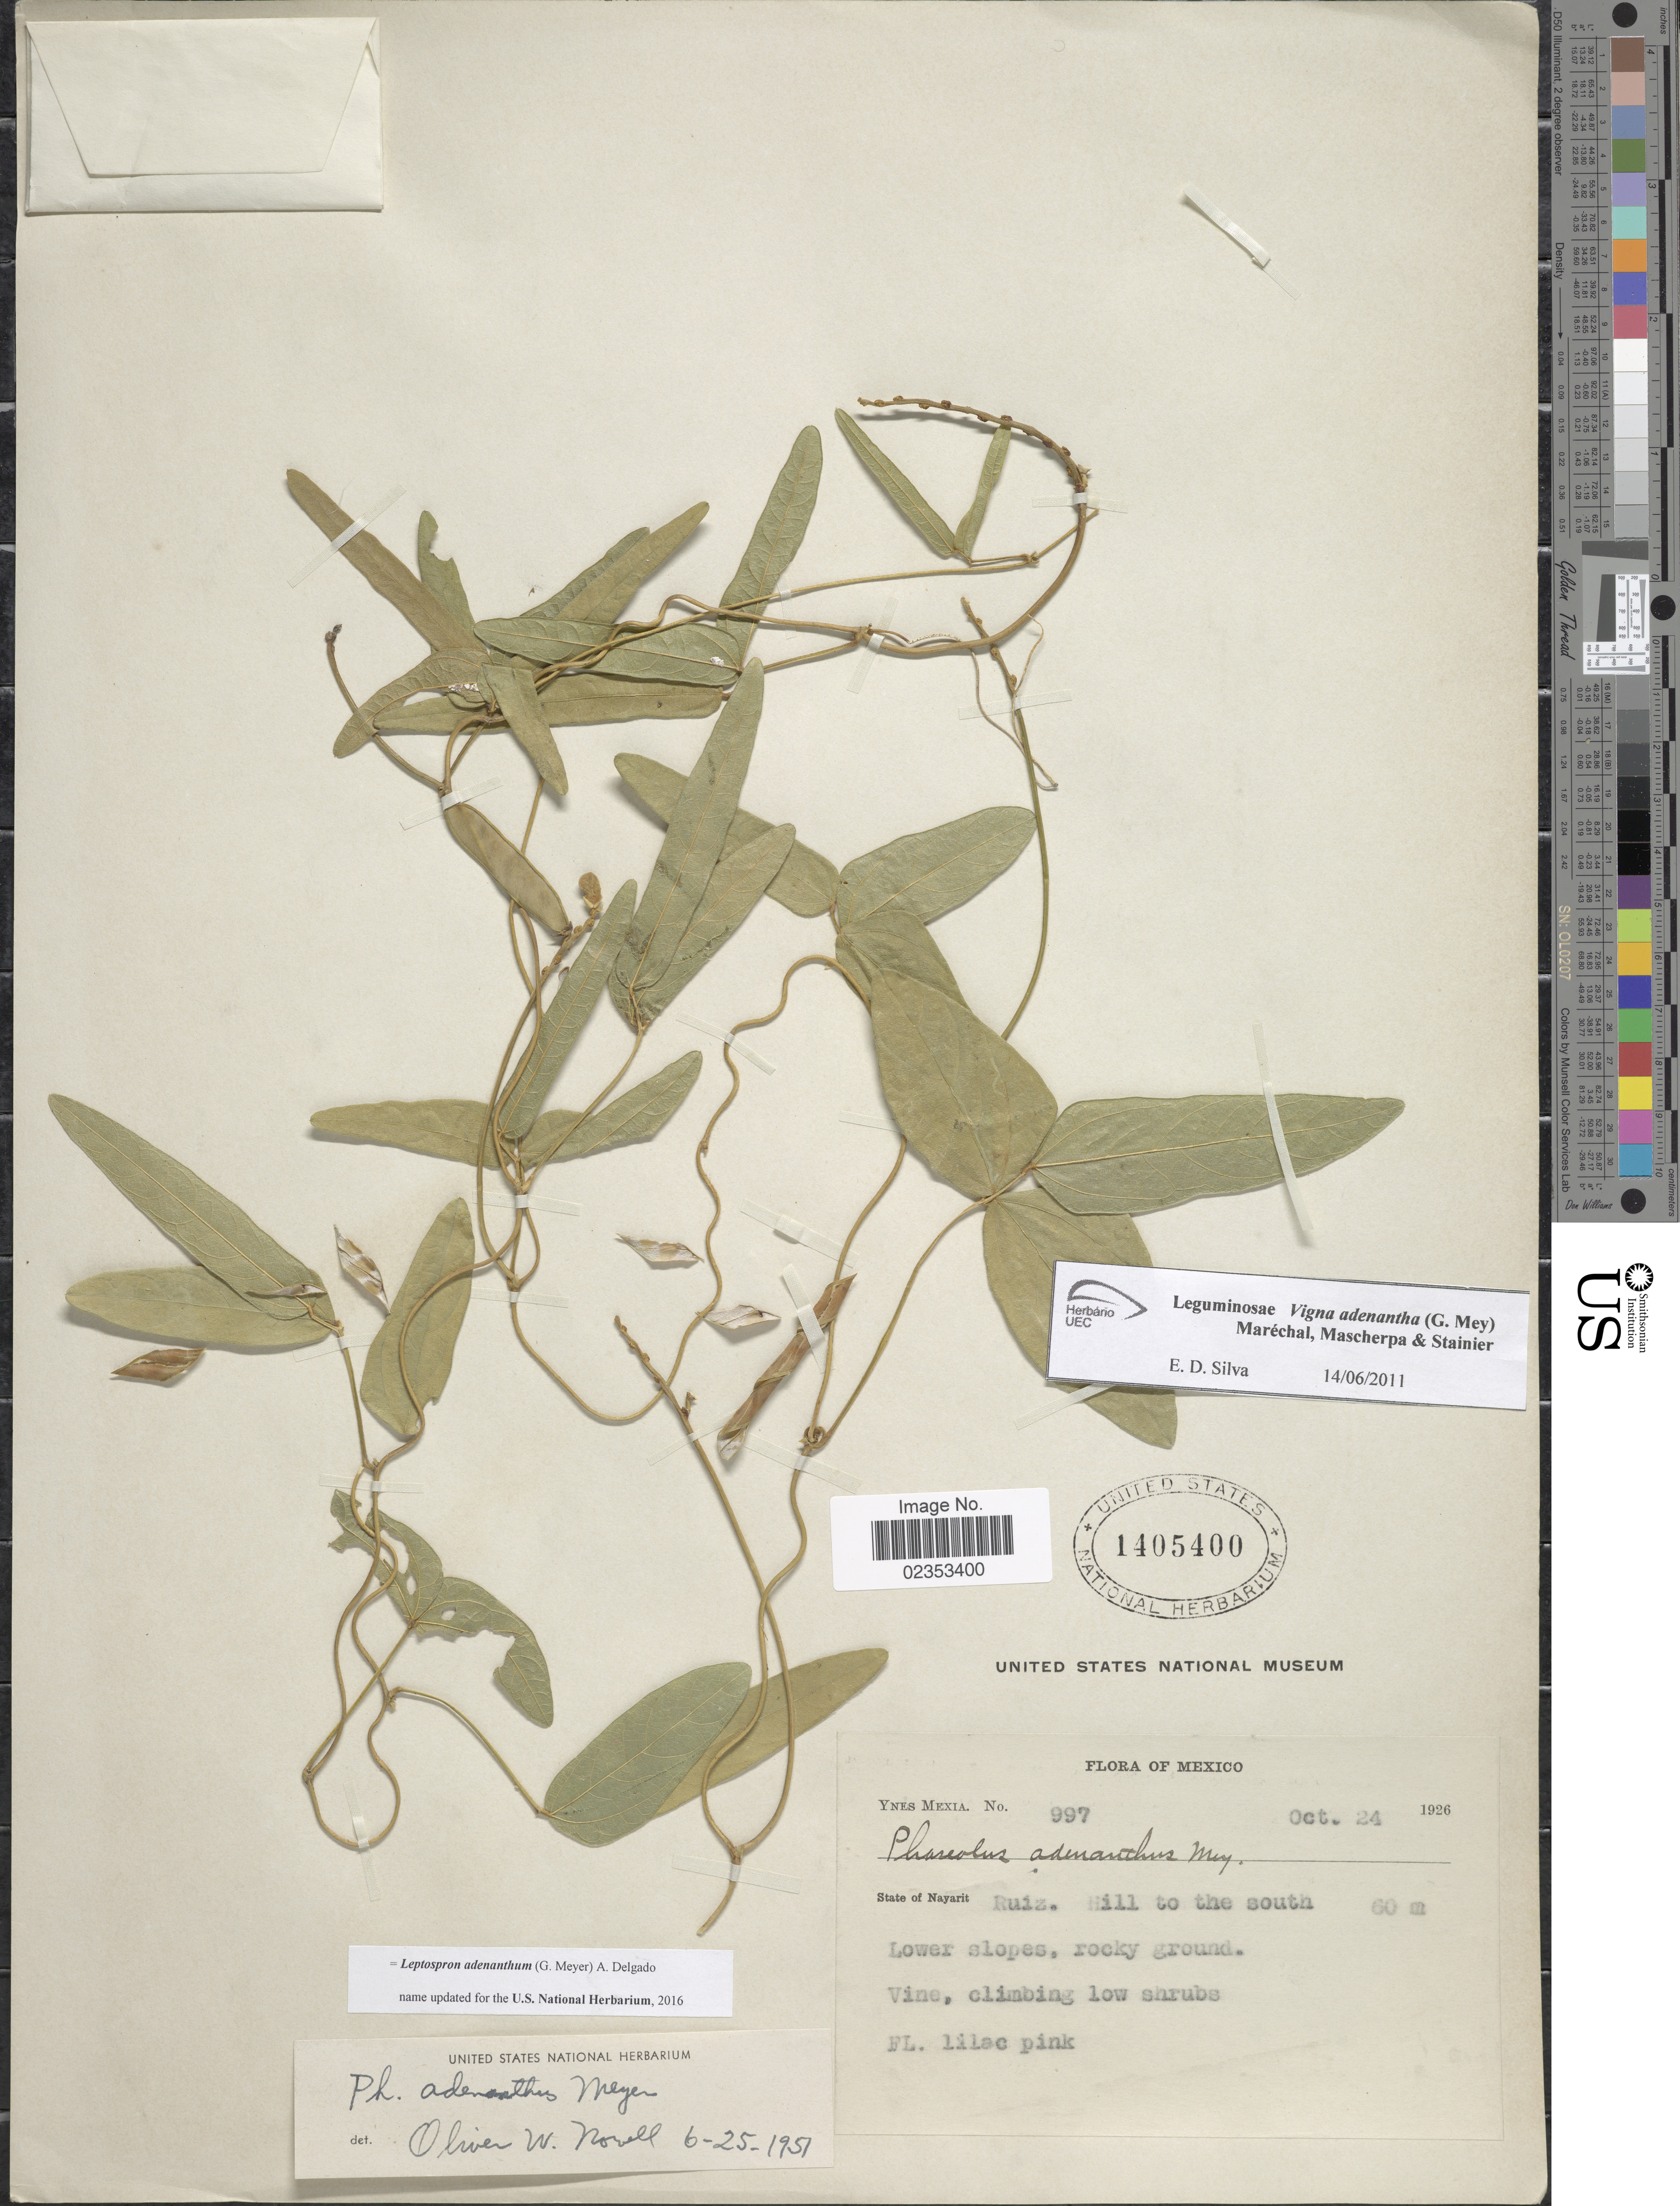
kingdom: Plantae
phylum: Tracheophyta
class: Magnoliopsida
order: Fabales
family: Fabaceae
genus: Leptospron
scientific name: Leptospron adenanthum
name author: (G. Mey.) A. Delgado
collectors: Y. Mexia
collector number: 997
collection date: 1926-10-24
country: Mexico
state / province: Nayarit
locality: Ruiz, Hill to the south, lower slopes.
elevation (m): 60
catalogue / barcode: US 1405400